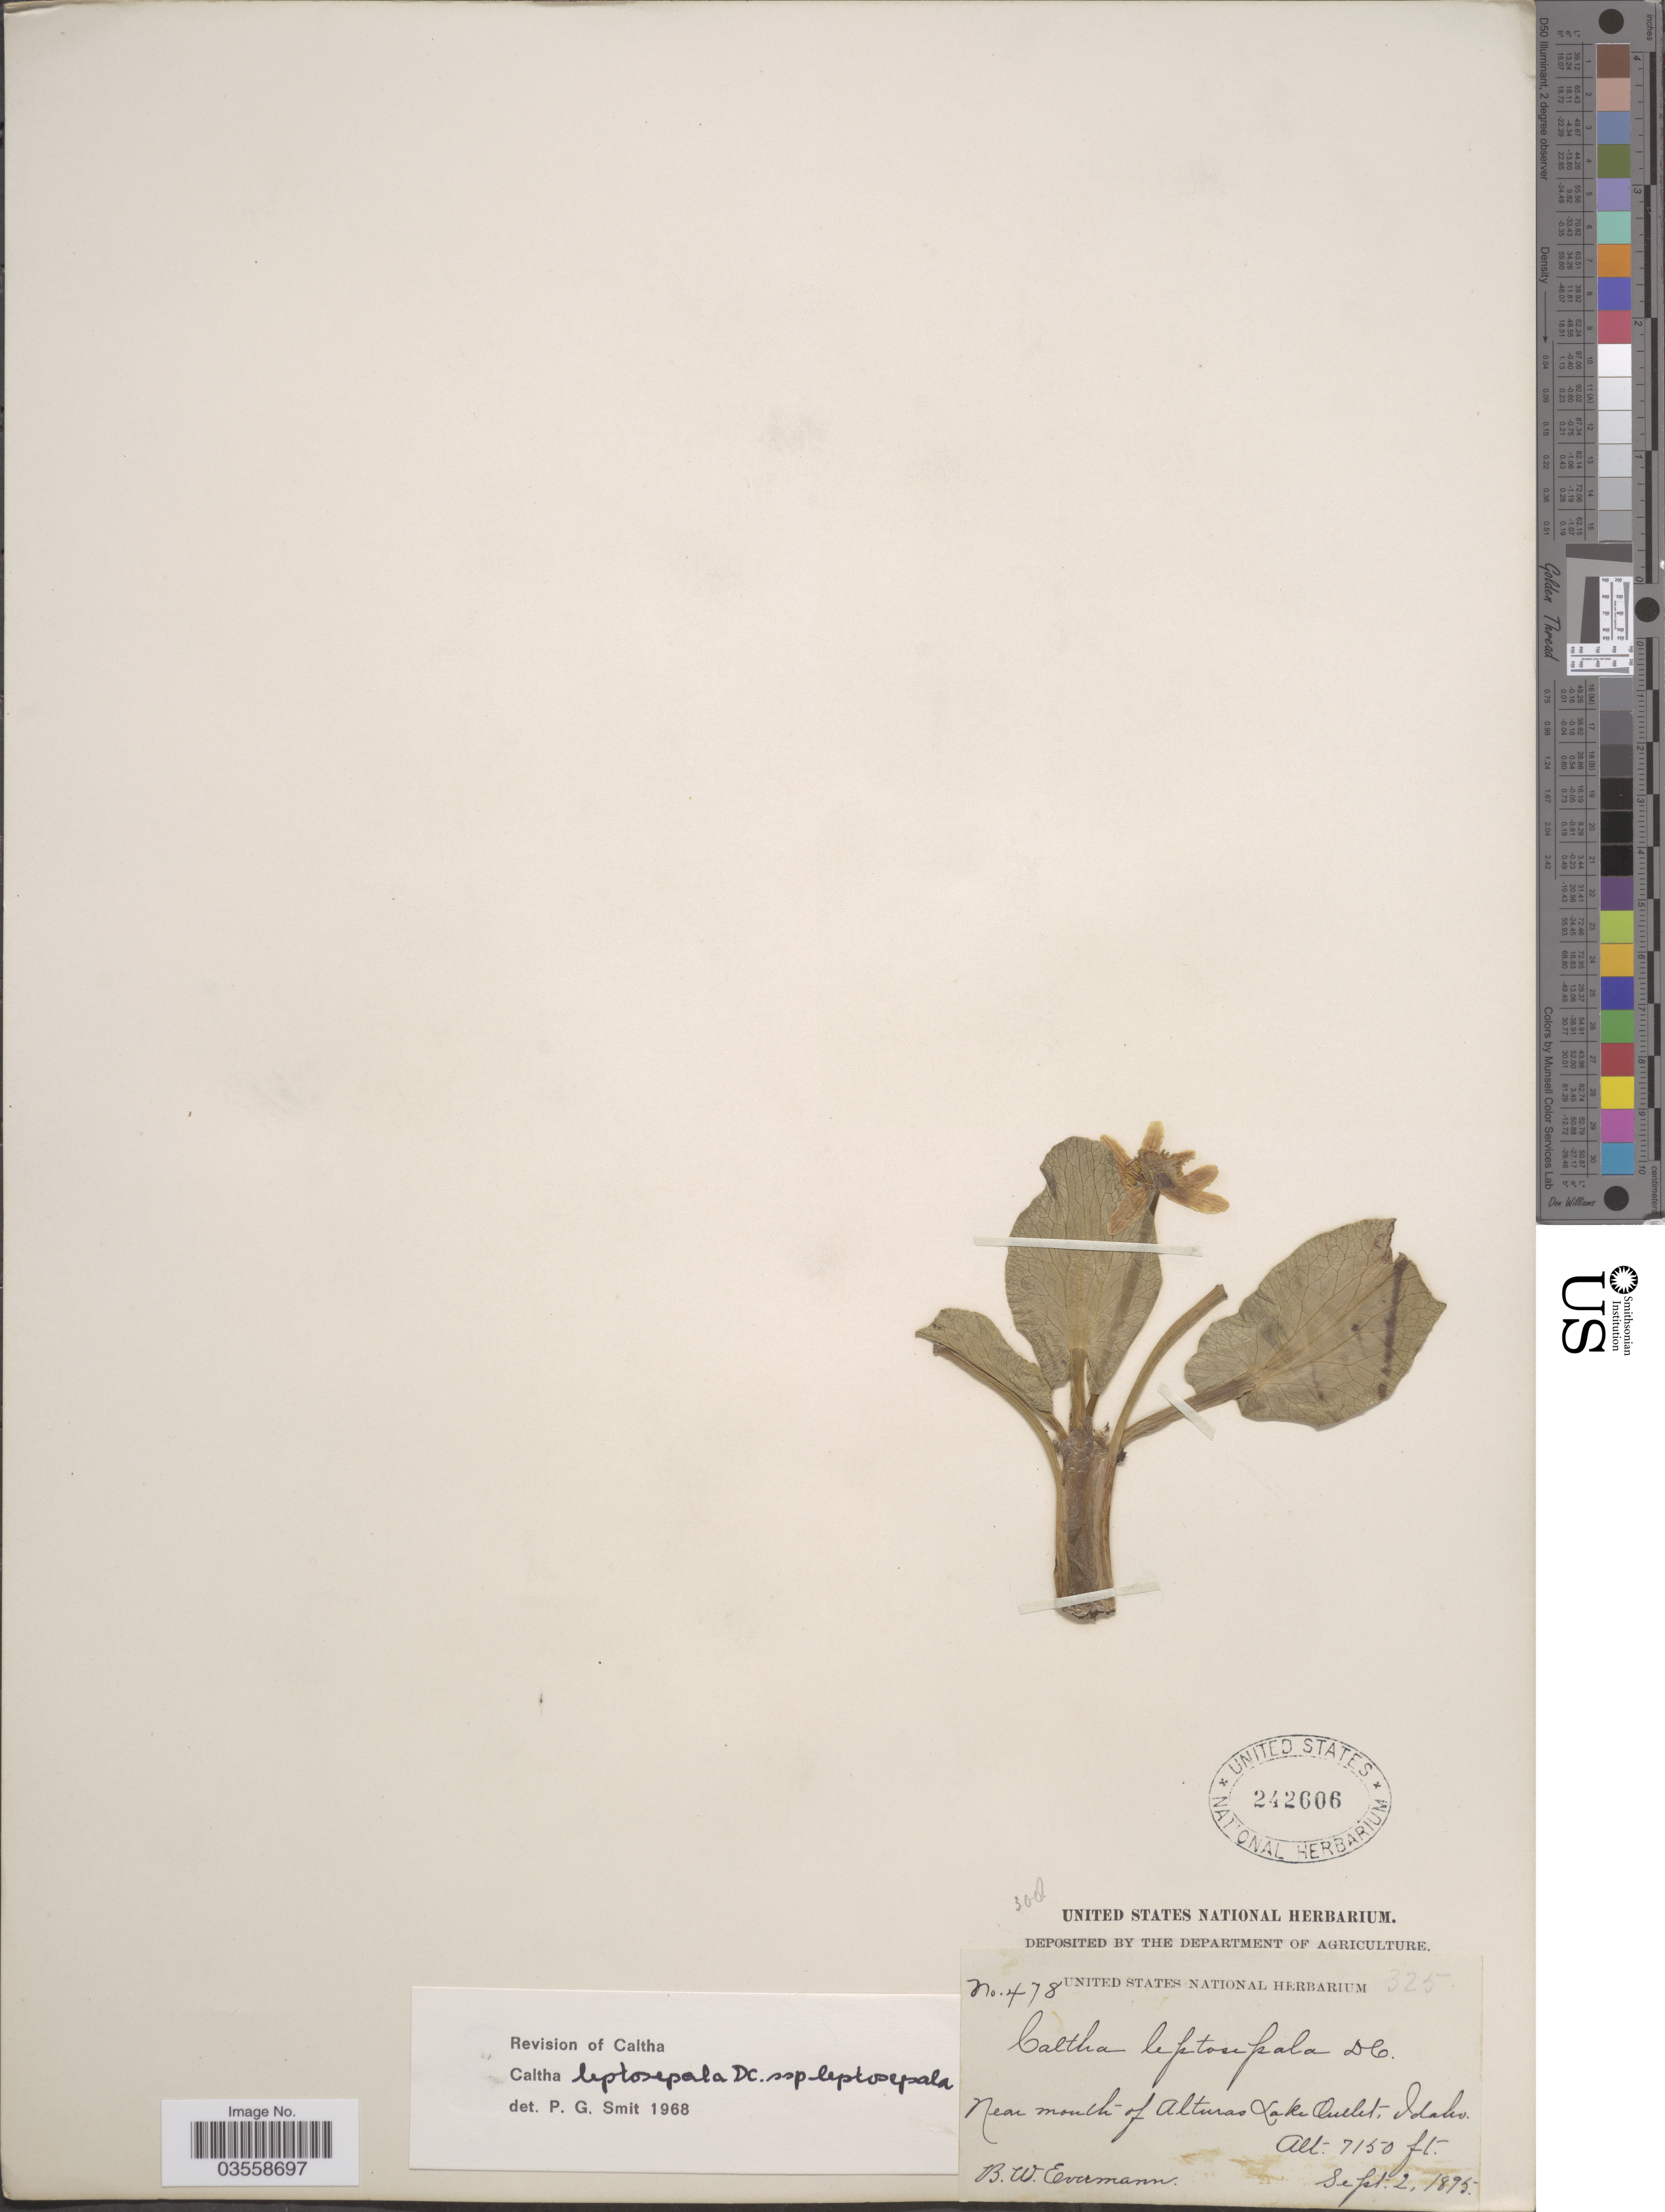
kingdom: Plantae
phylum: Tracheophyta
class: Magnoliopsida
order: Ranunculales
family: Ranunculaceae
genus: Caltha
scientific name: Caltha leptosepala subsp. leptosepala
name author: DC.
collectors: B. W. Evermann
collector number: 478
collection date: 1895-09-02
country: United States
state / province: Idaho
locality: Near mouth of Alturas Lake Outlet.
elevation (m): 2179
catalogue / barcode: US 242606